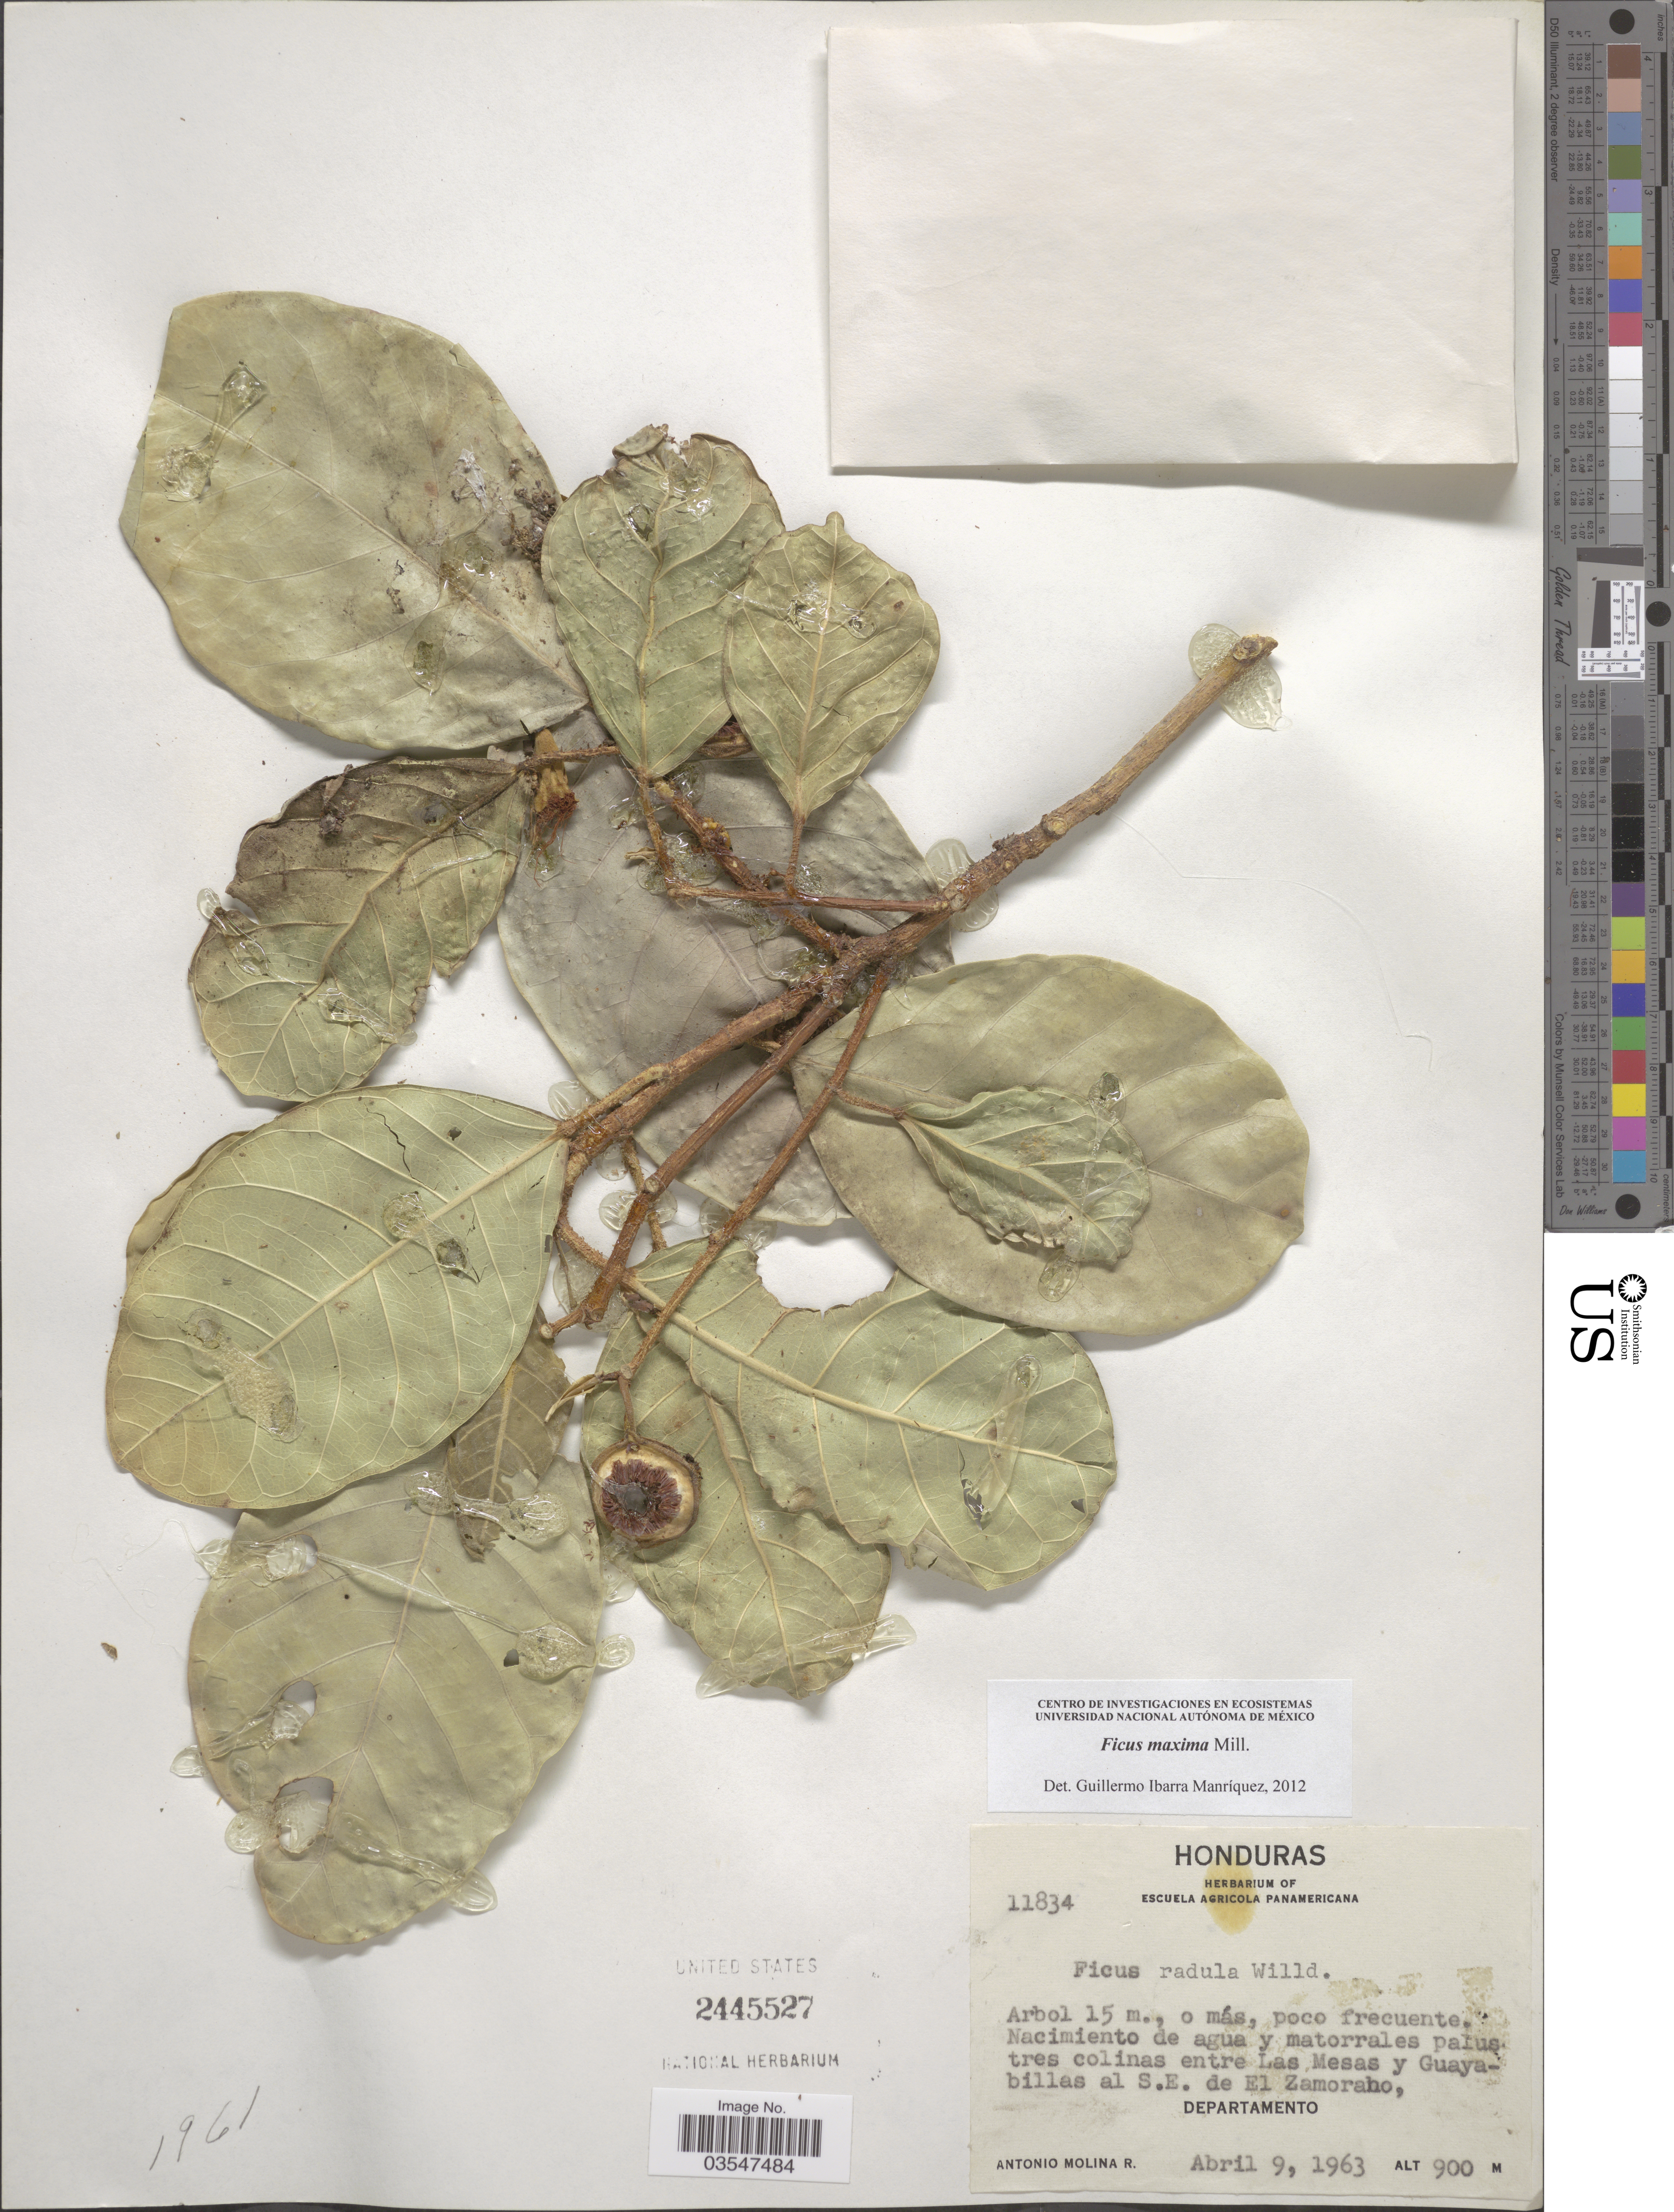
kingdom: Plantae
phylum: Tracheophyta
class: Magnoliopsida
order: Rosales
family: Moraceae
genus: Ficus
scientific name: Ficus maxima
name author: Mill.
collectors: A. Molina R.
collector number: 11834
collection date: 1963-04-09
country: Honduras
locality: Nacimiento de agua y matorrales palus tres colinas entre Las Mesas y Guayabillas al S.E. de El Zamoraho.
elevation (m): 900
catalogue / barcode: US 2445527